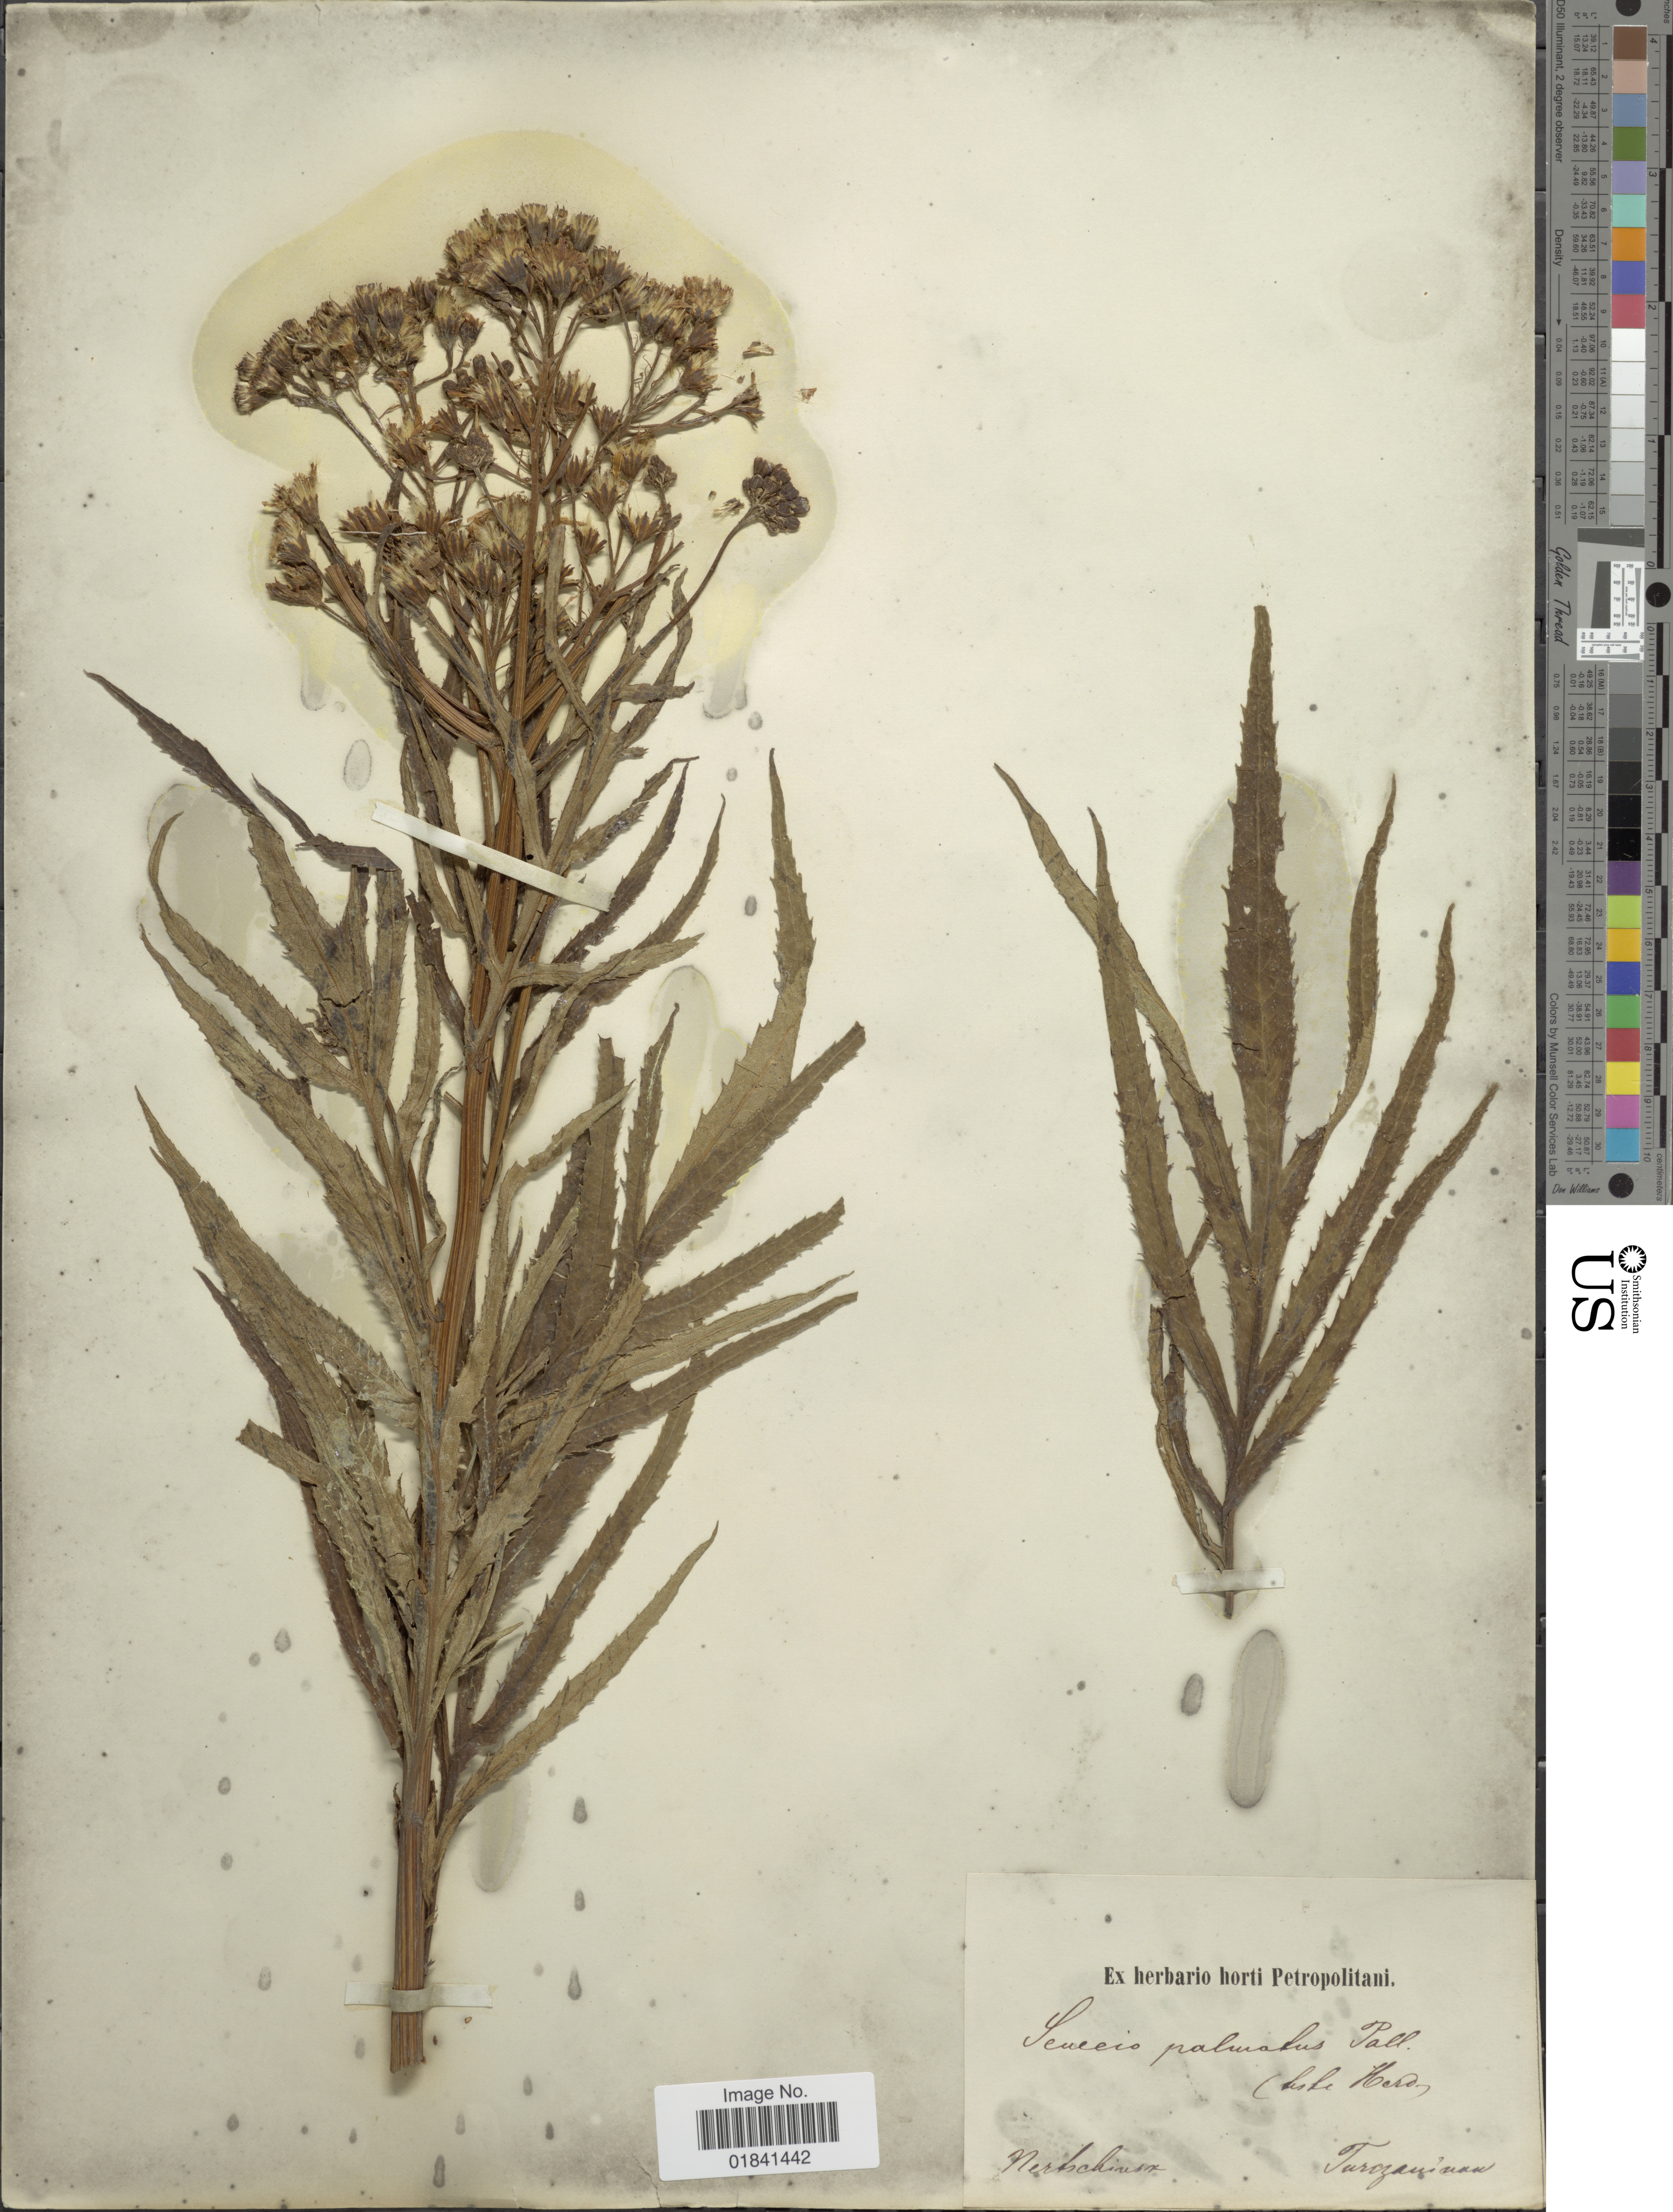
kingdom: Plantae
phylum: Tracheophyta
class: Magnoliopsida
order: Asterales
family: Asteraceae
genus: Senecio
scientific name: Senecio palmatus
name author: (Pall.) Pall. & Ledeb.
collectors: N. Turczaninow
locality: Nerhiciuz [unsure placement] [interpreted]